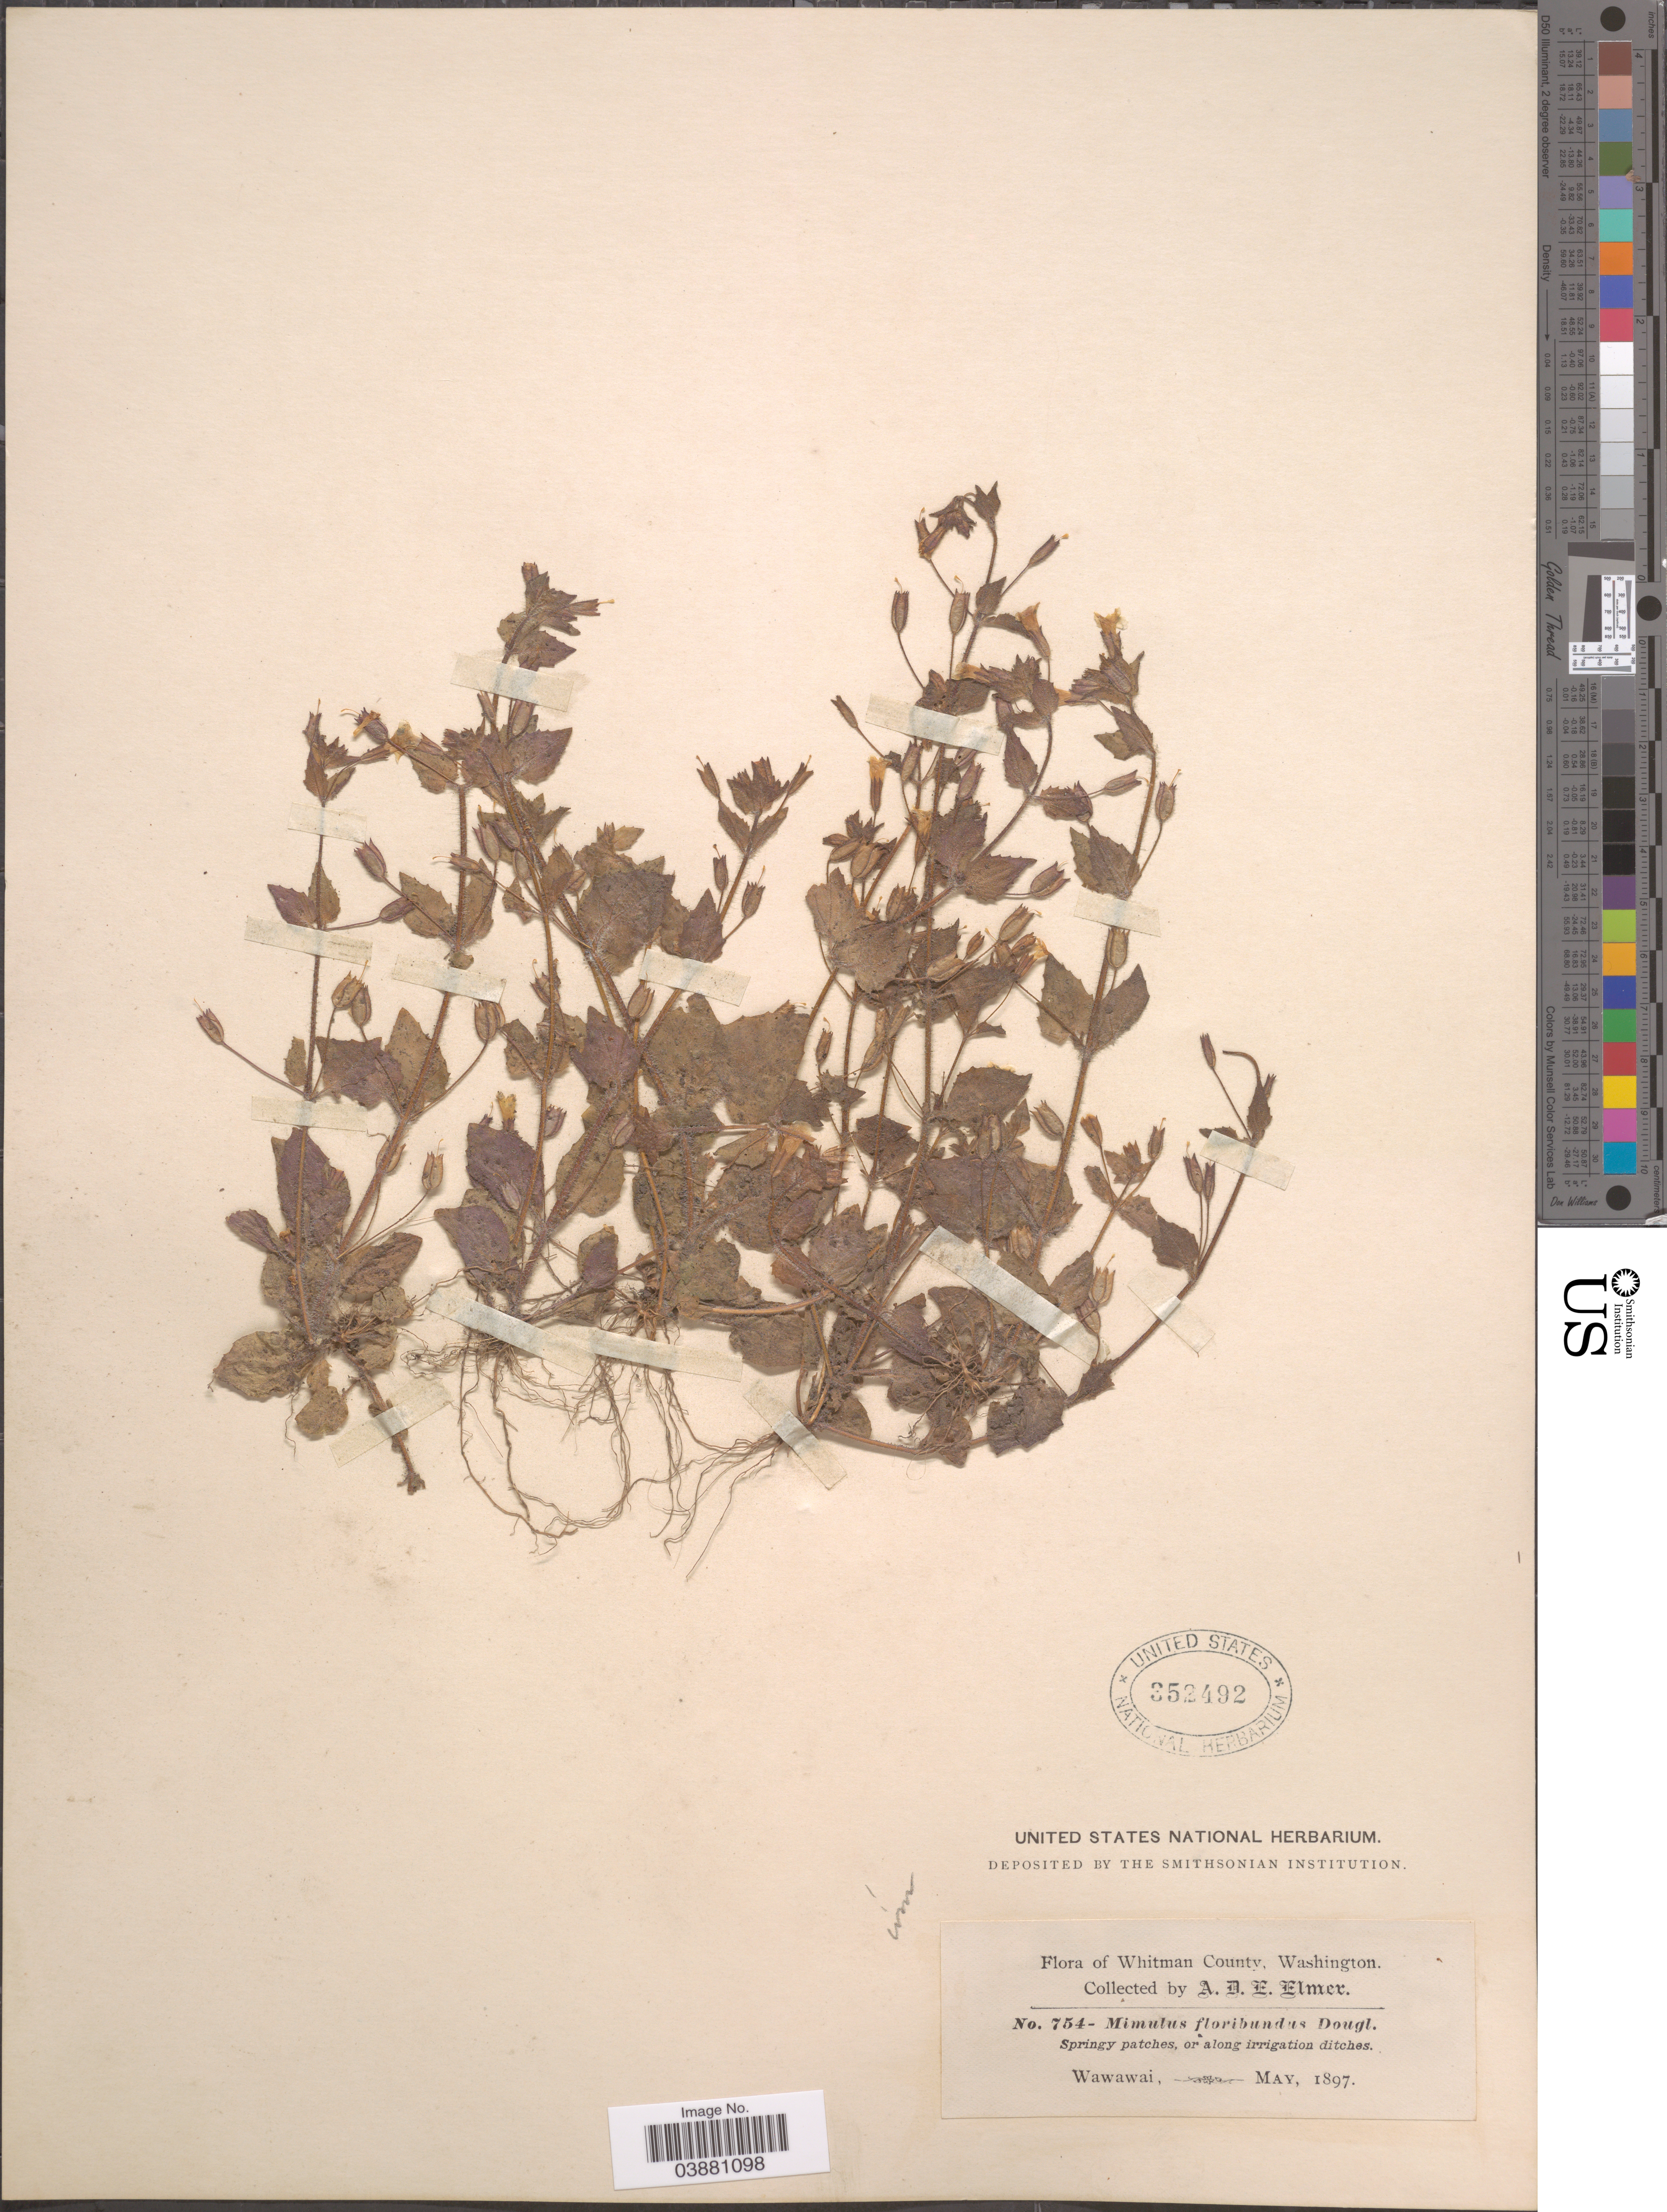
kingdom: Plantae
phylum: Tracheophyta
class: Magnoliopsida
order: Lamiales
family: Phrymaceae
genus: Mimulus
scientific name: Mimulus floribundus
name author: Douglas ex Lindl.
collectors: A. D. E. Elmer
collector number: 754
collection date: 1897-05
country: United States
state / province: Washington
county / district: Whitman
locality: Whitman County. Wawawai.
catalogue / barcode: US 352492